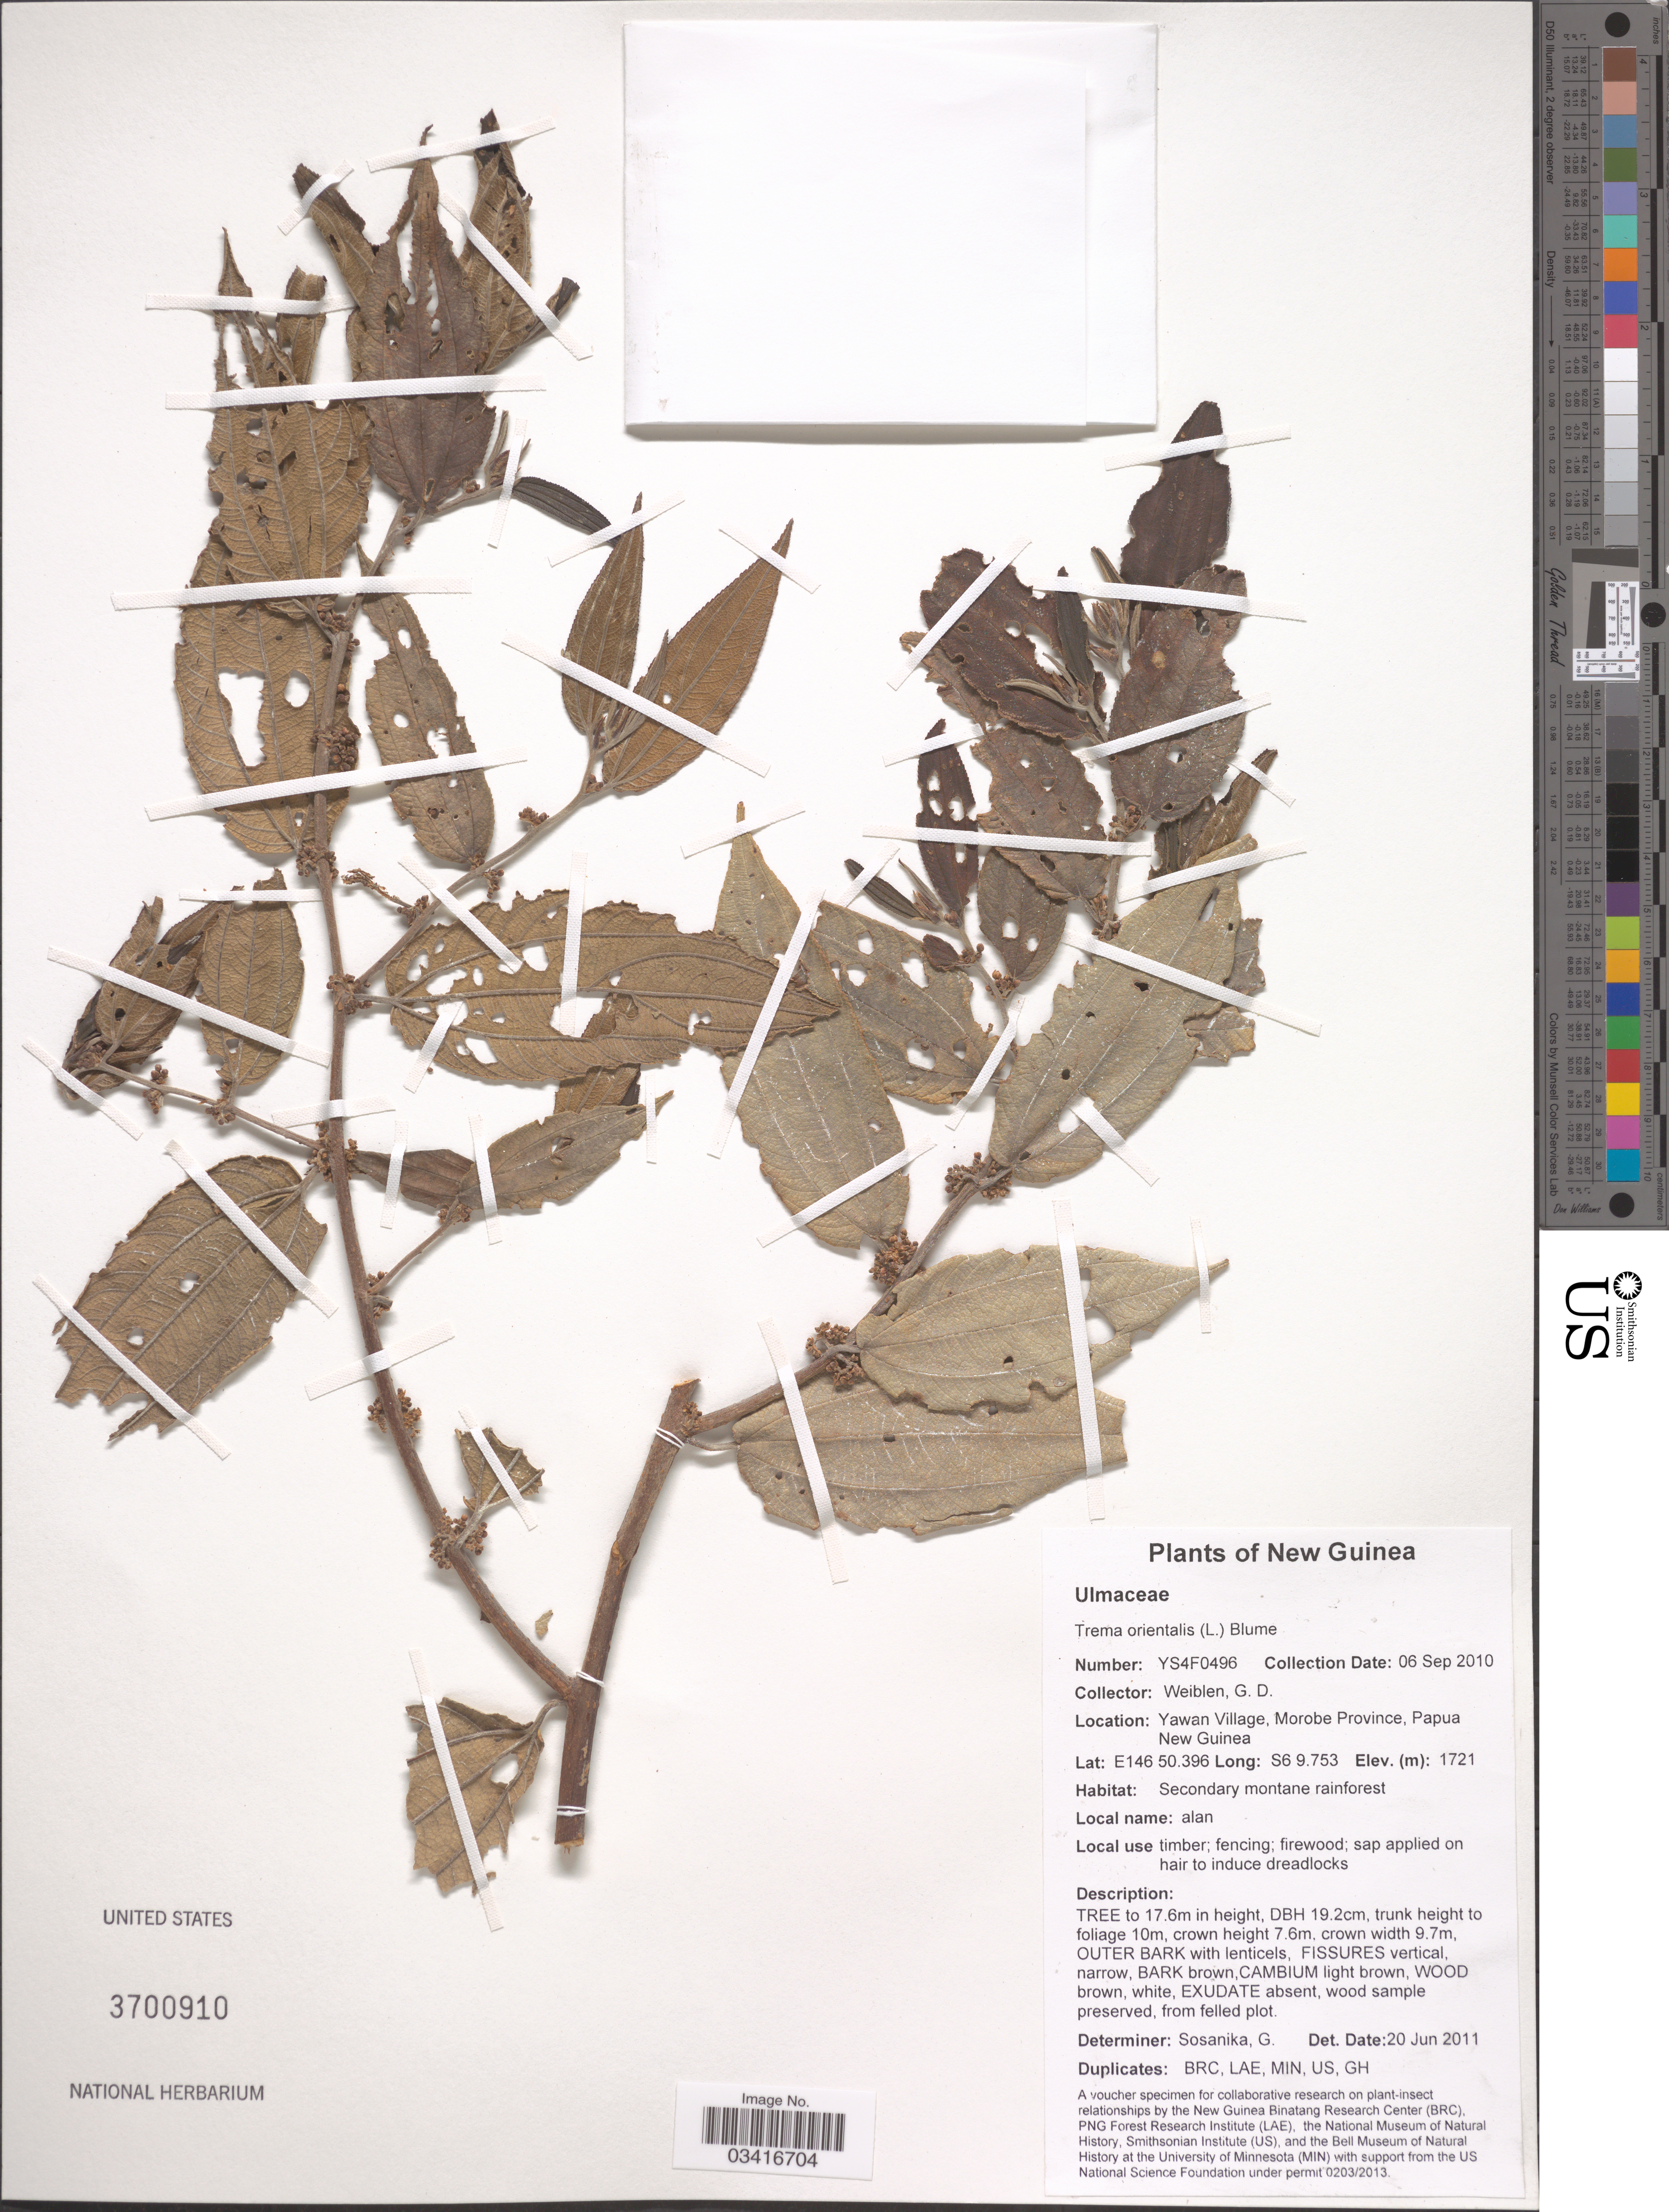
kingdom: Plantae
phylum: Tracheophyta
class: Magnoliopsida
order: Rosales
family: Cannabaceae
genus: Trema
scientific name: Trema orientale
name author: (L.) Blume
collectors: G. D. Weiblen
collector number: YS4F0496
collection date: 2010-09-06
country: Papua New Guinea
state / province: Morobe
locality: New Guinea. Yawan Village.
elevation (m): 1721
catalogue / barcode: US 3700910